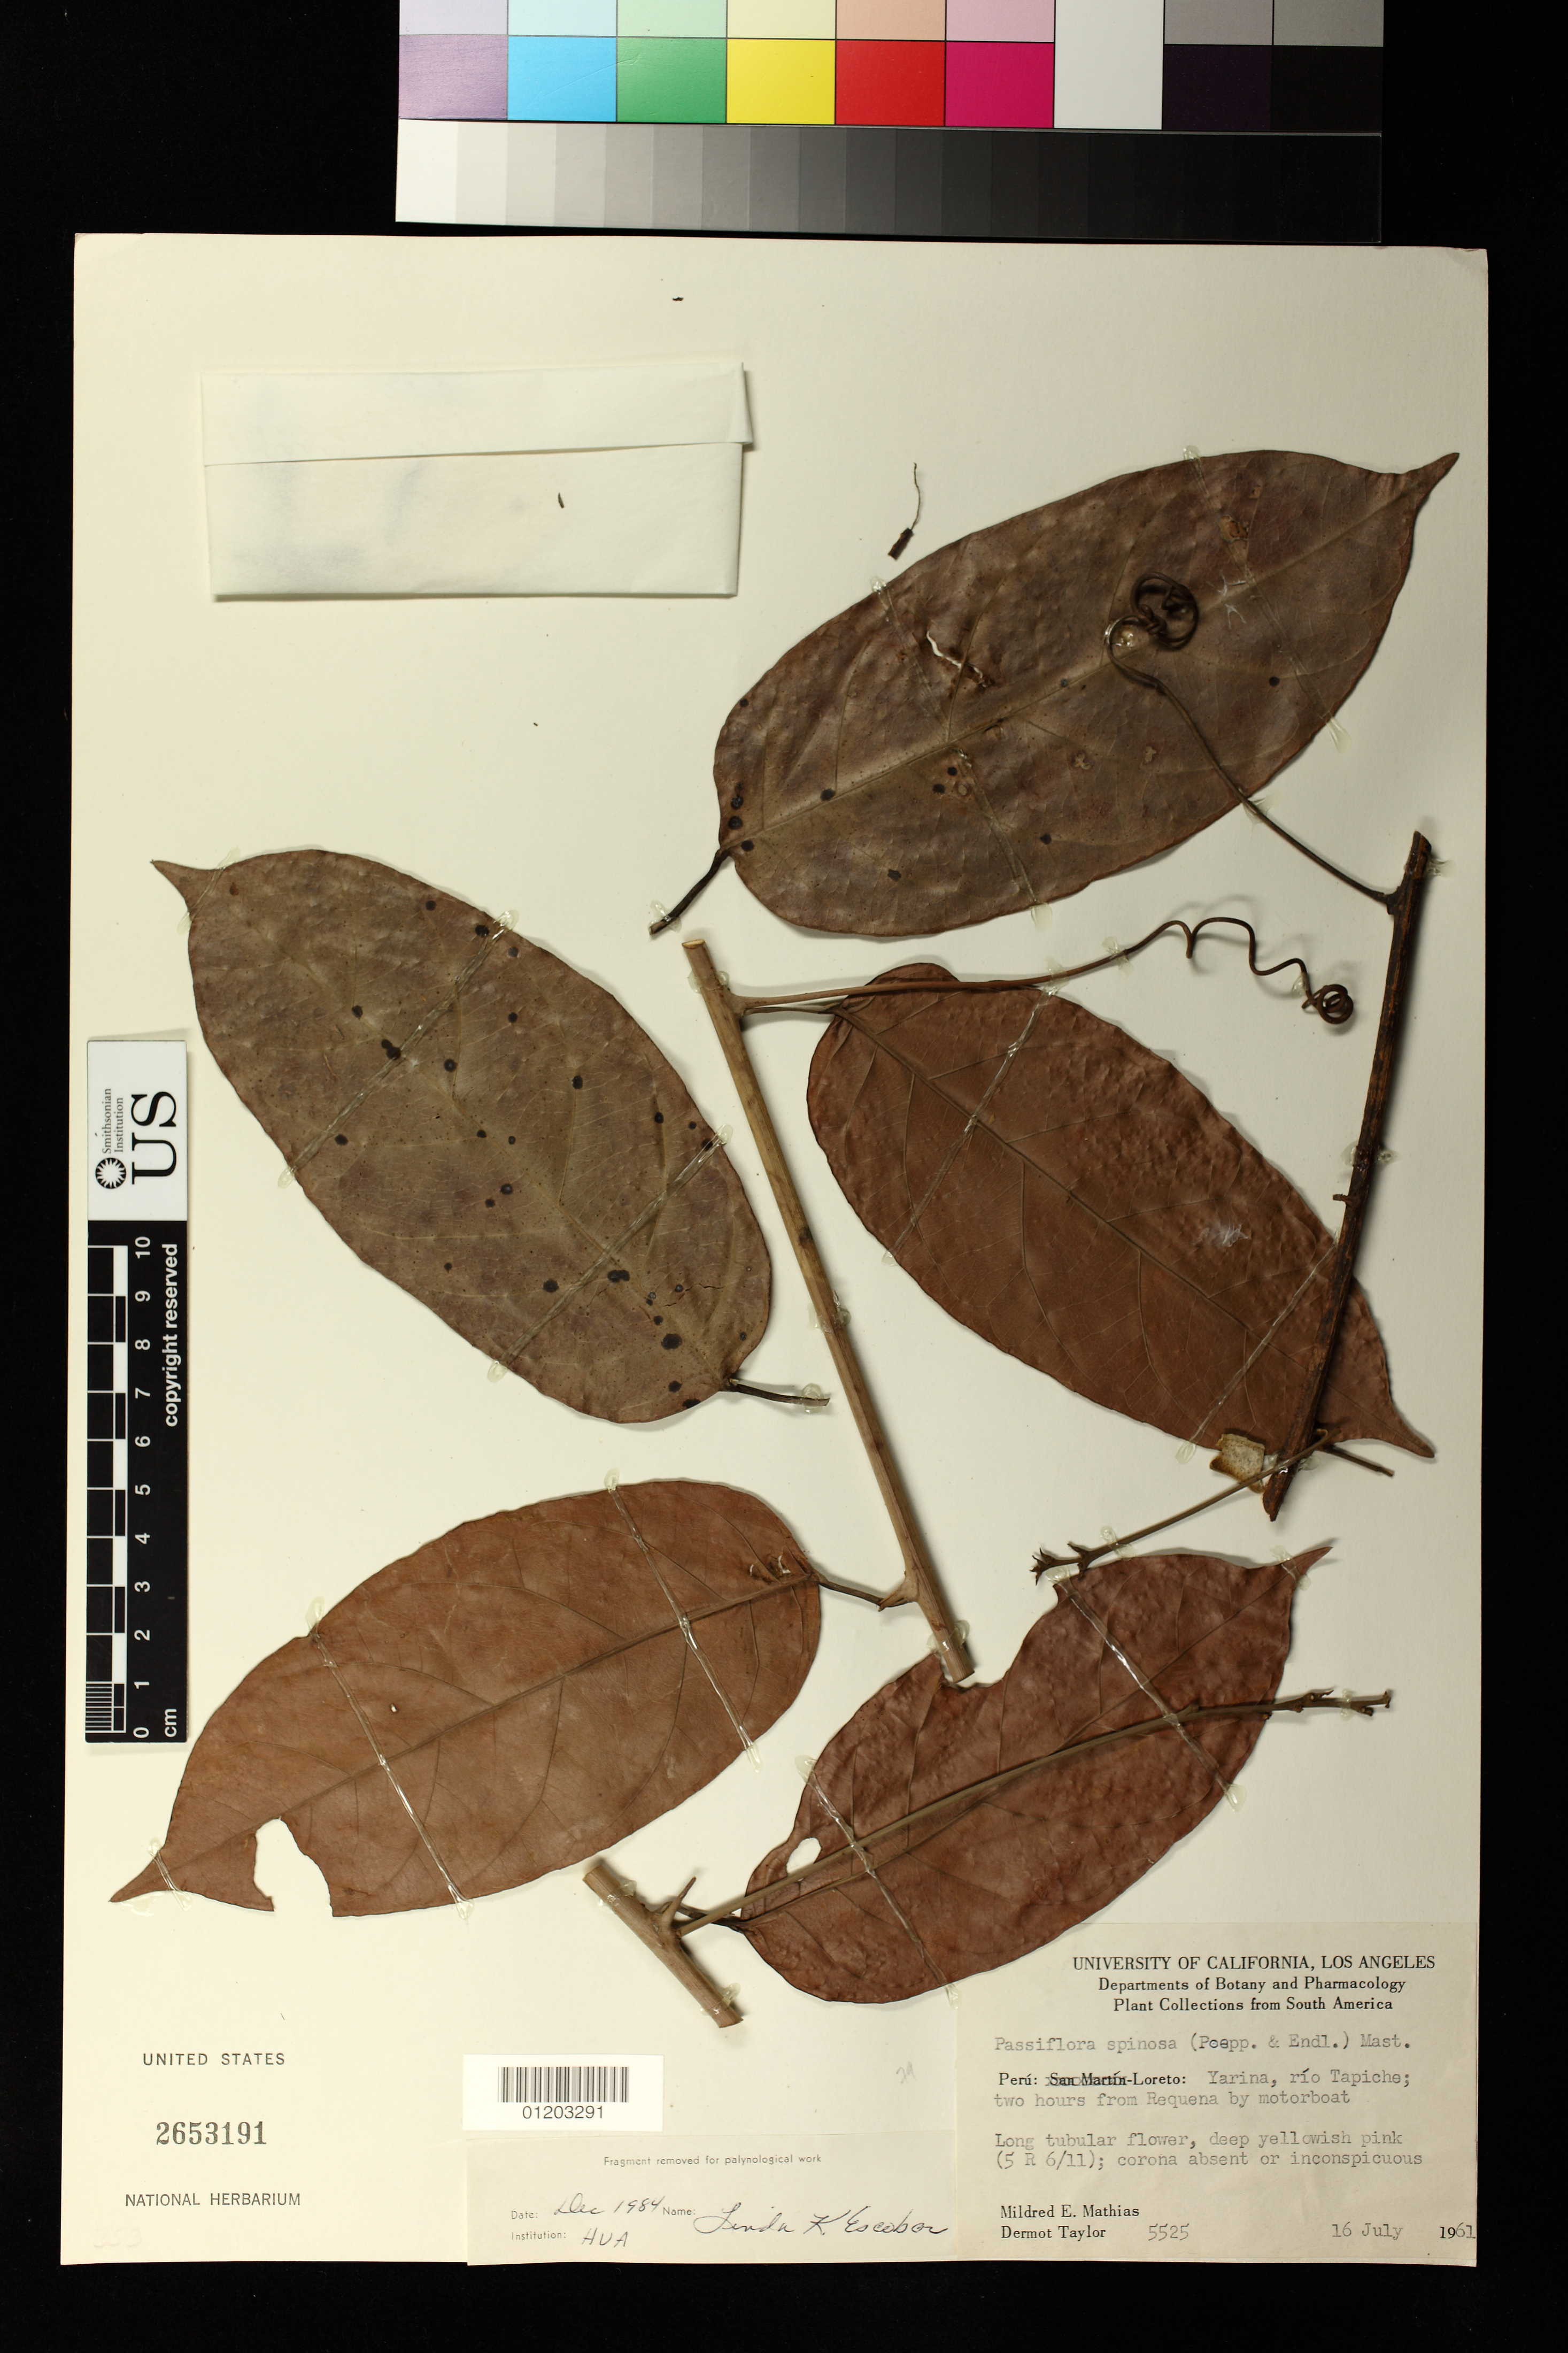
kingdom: Plantae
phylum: Tracheophyta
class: Magnoliopsida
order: Malpighiales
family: Passifloraceae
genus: Passiflora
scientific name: Passiflora spinosa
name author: (Poepp. & Endl.) Mast.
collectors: M. Mathais & D. Taylor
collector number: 5525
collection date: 1961-07-16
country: Peru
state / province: Loreto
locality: Yarina, rio Tapiche; two hours from Requena by motorboat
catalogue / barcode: US 2653191